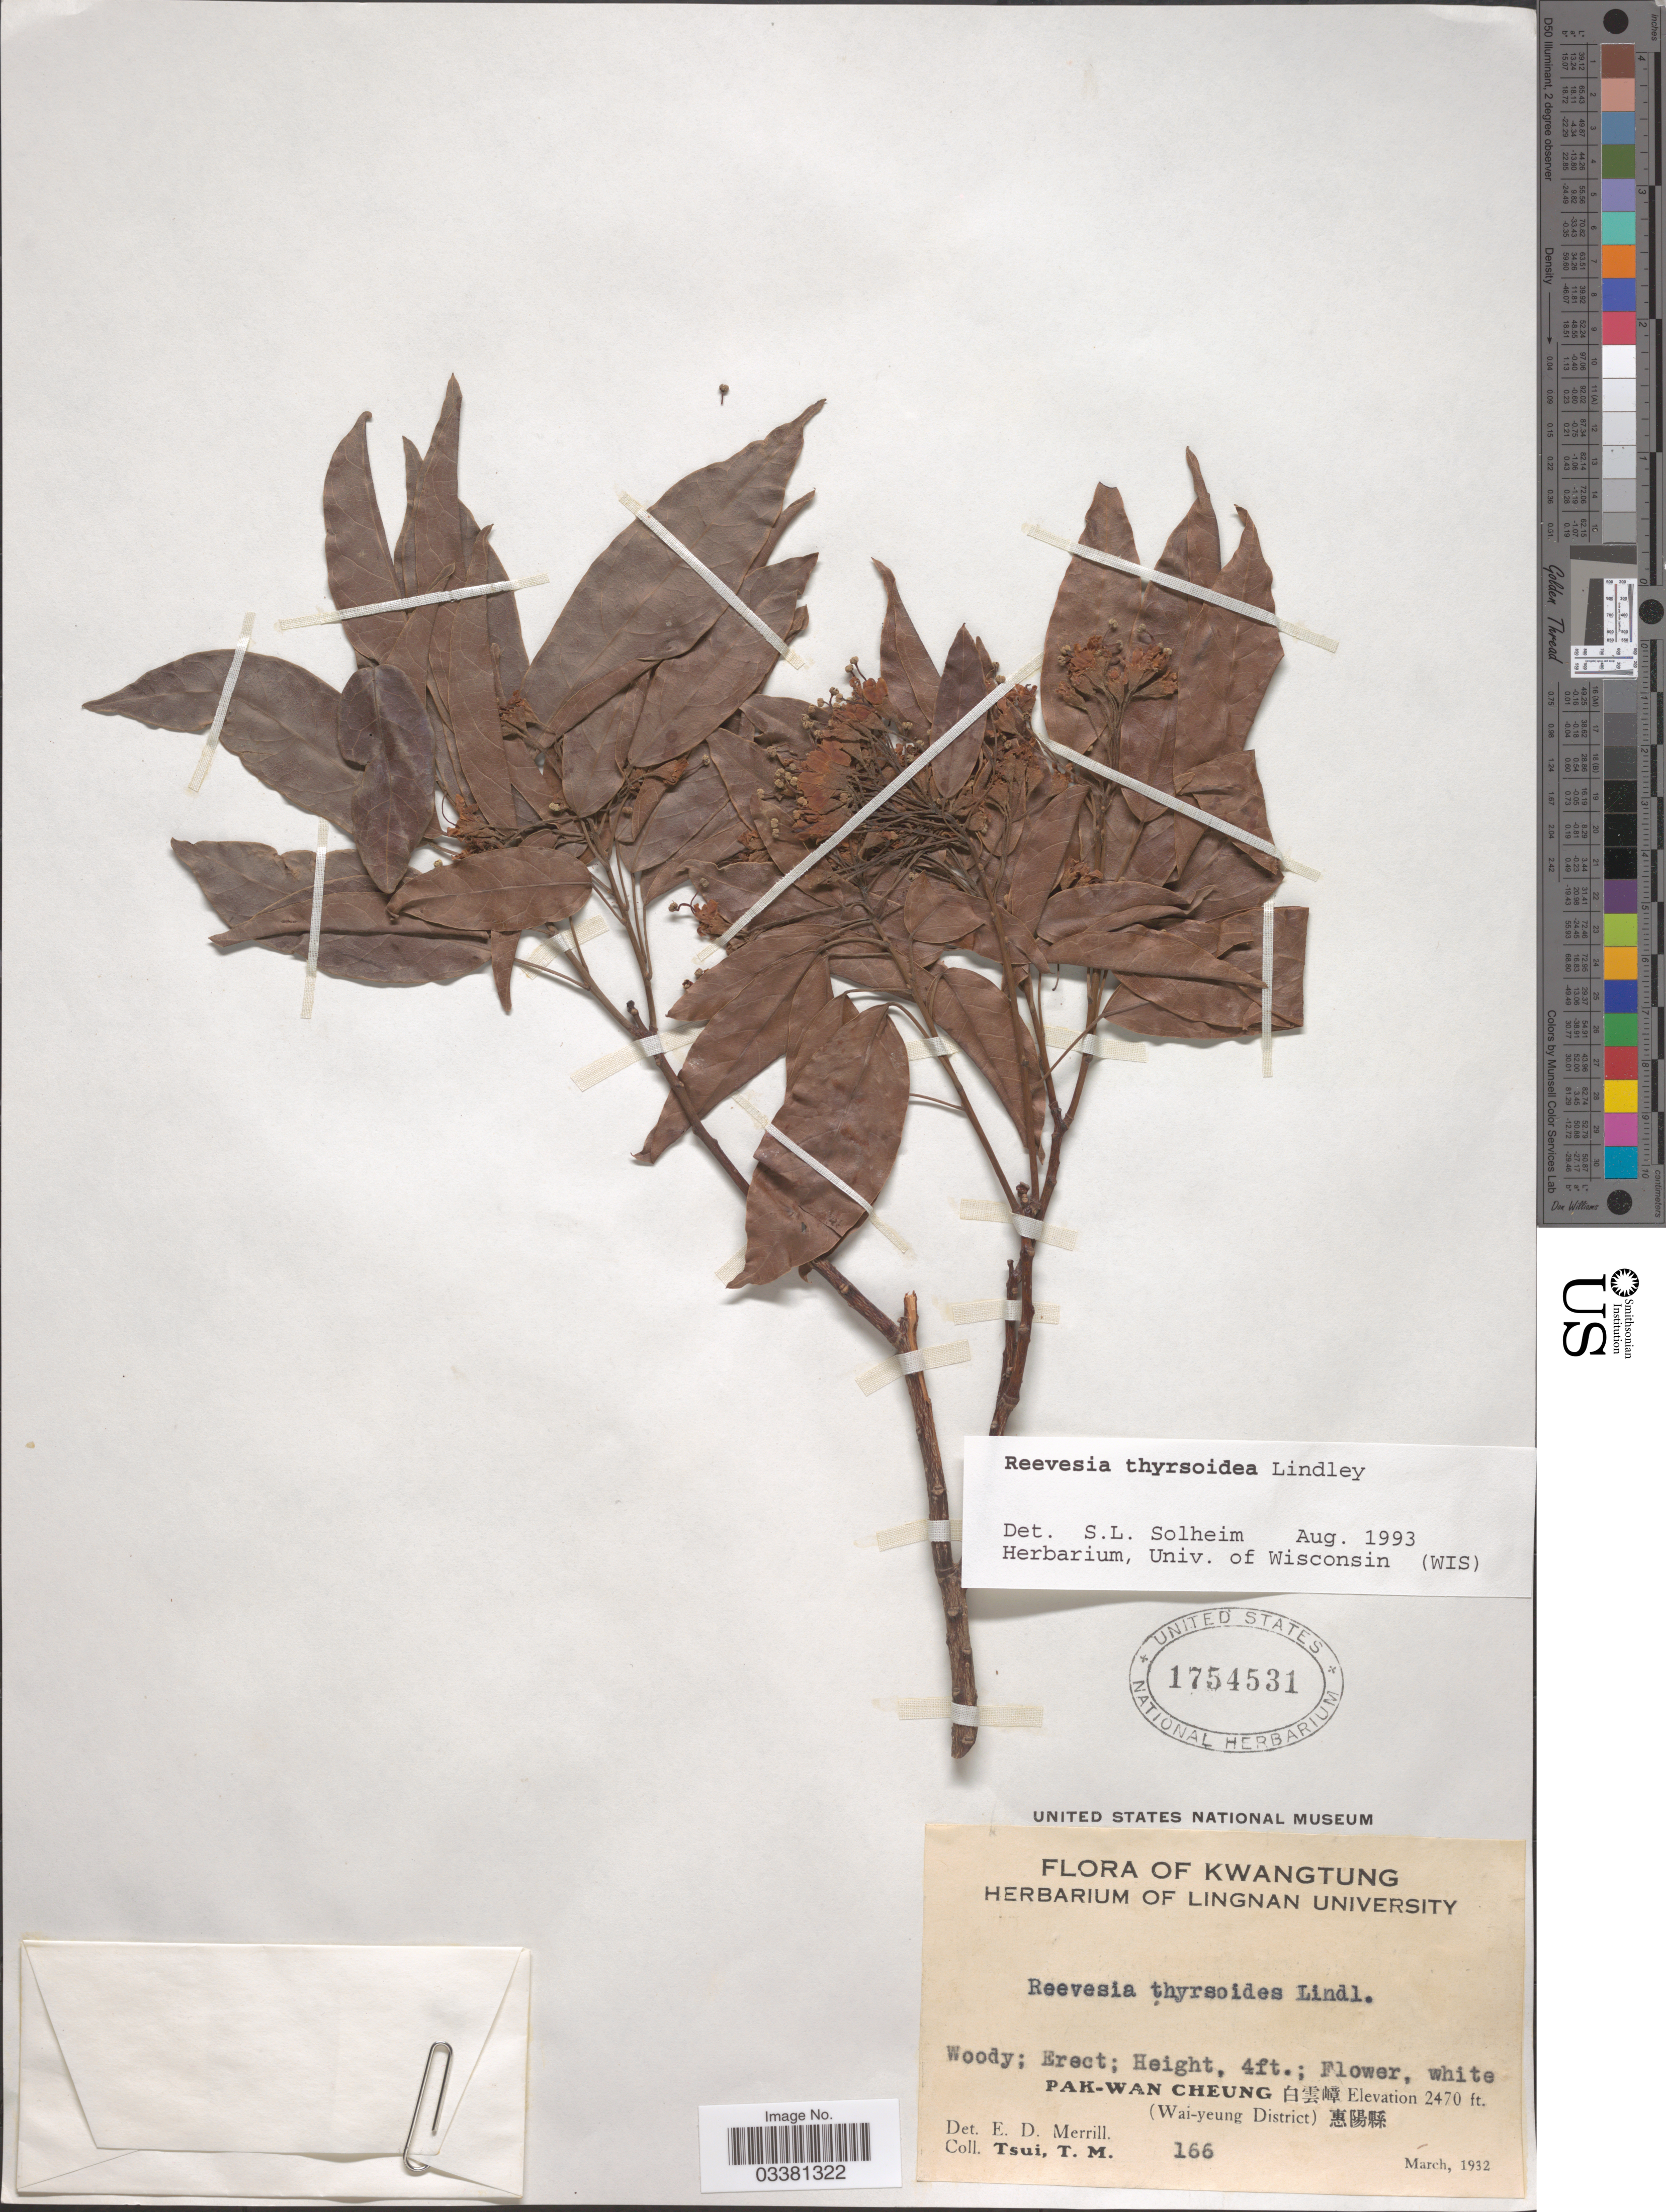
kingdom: Plantae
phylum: Tracheophyta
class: Magnoliopsida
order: Malvales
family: Malvaceae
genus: Reevesia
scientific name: Reevesia thyrsoidea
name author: Lindl.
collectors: T. Tsui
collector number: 166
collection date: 1932-03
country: China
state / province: Guangdong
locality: Kwangtung. Pak-Wan Cheung X. (Wai-yeung District) X.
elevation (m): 753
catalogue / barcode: US 1754531